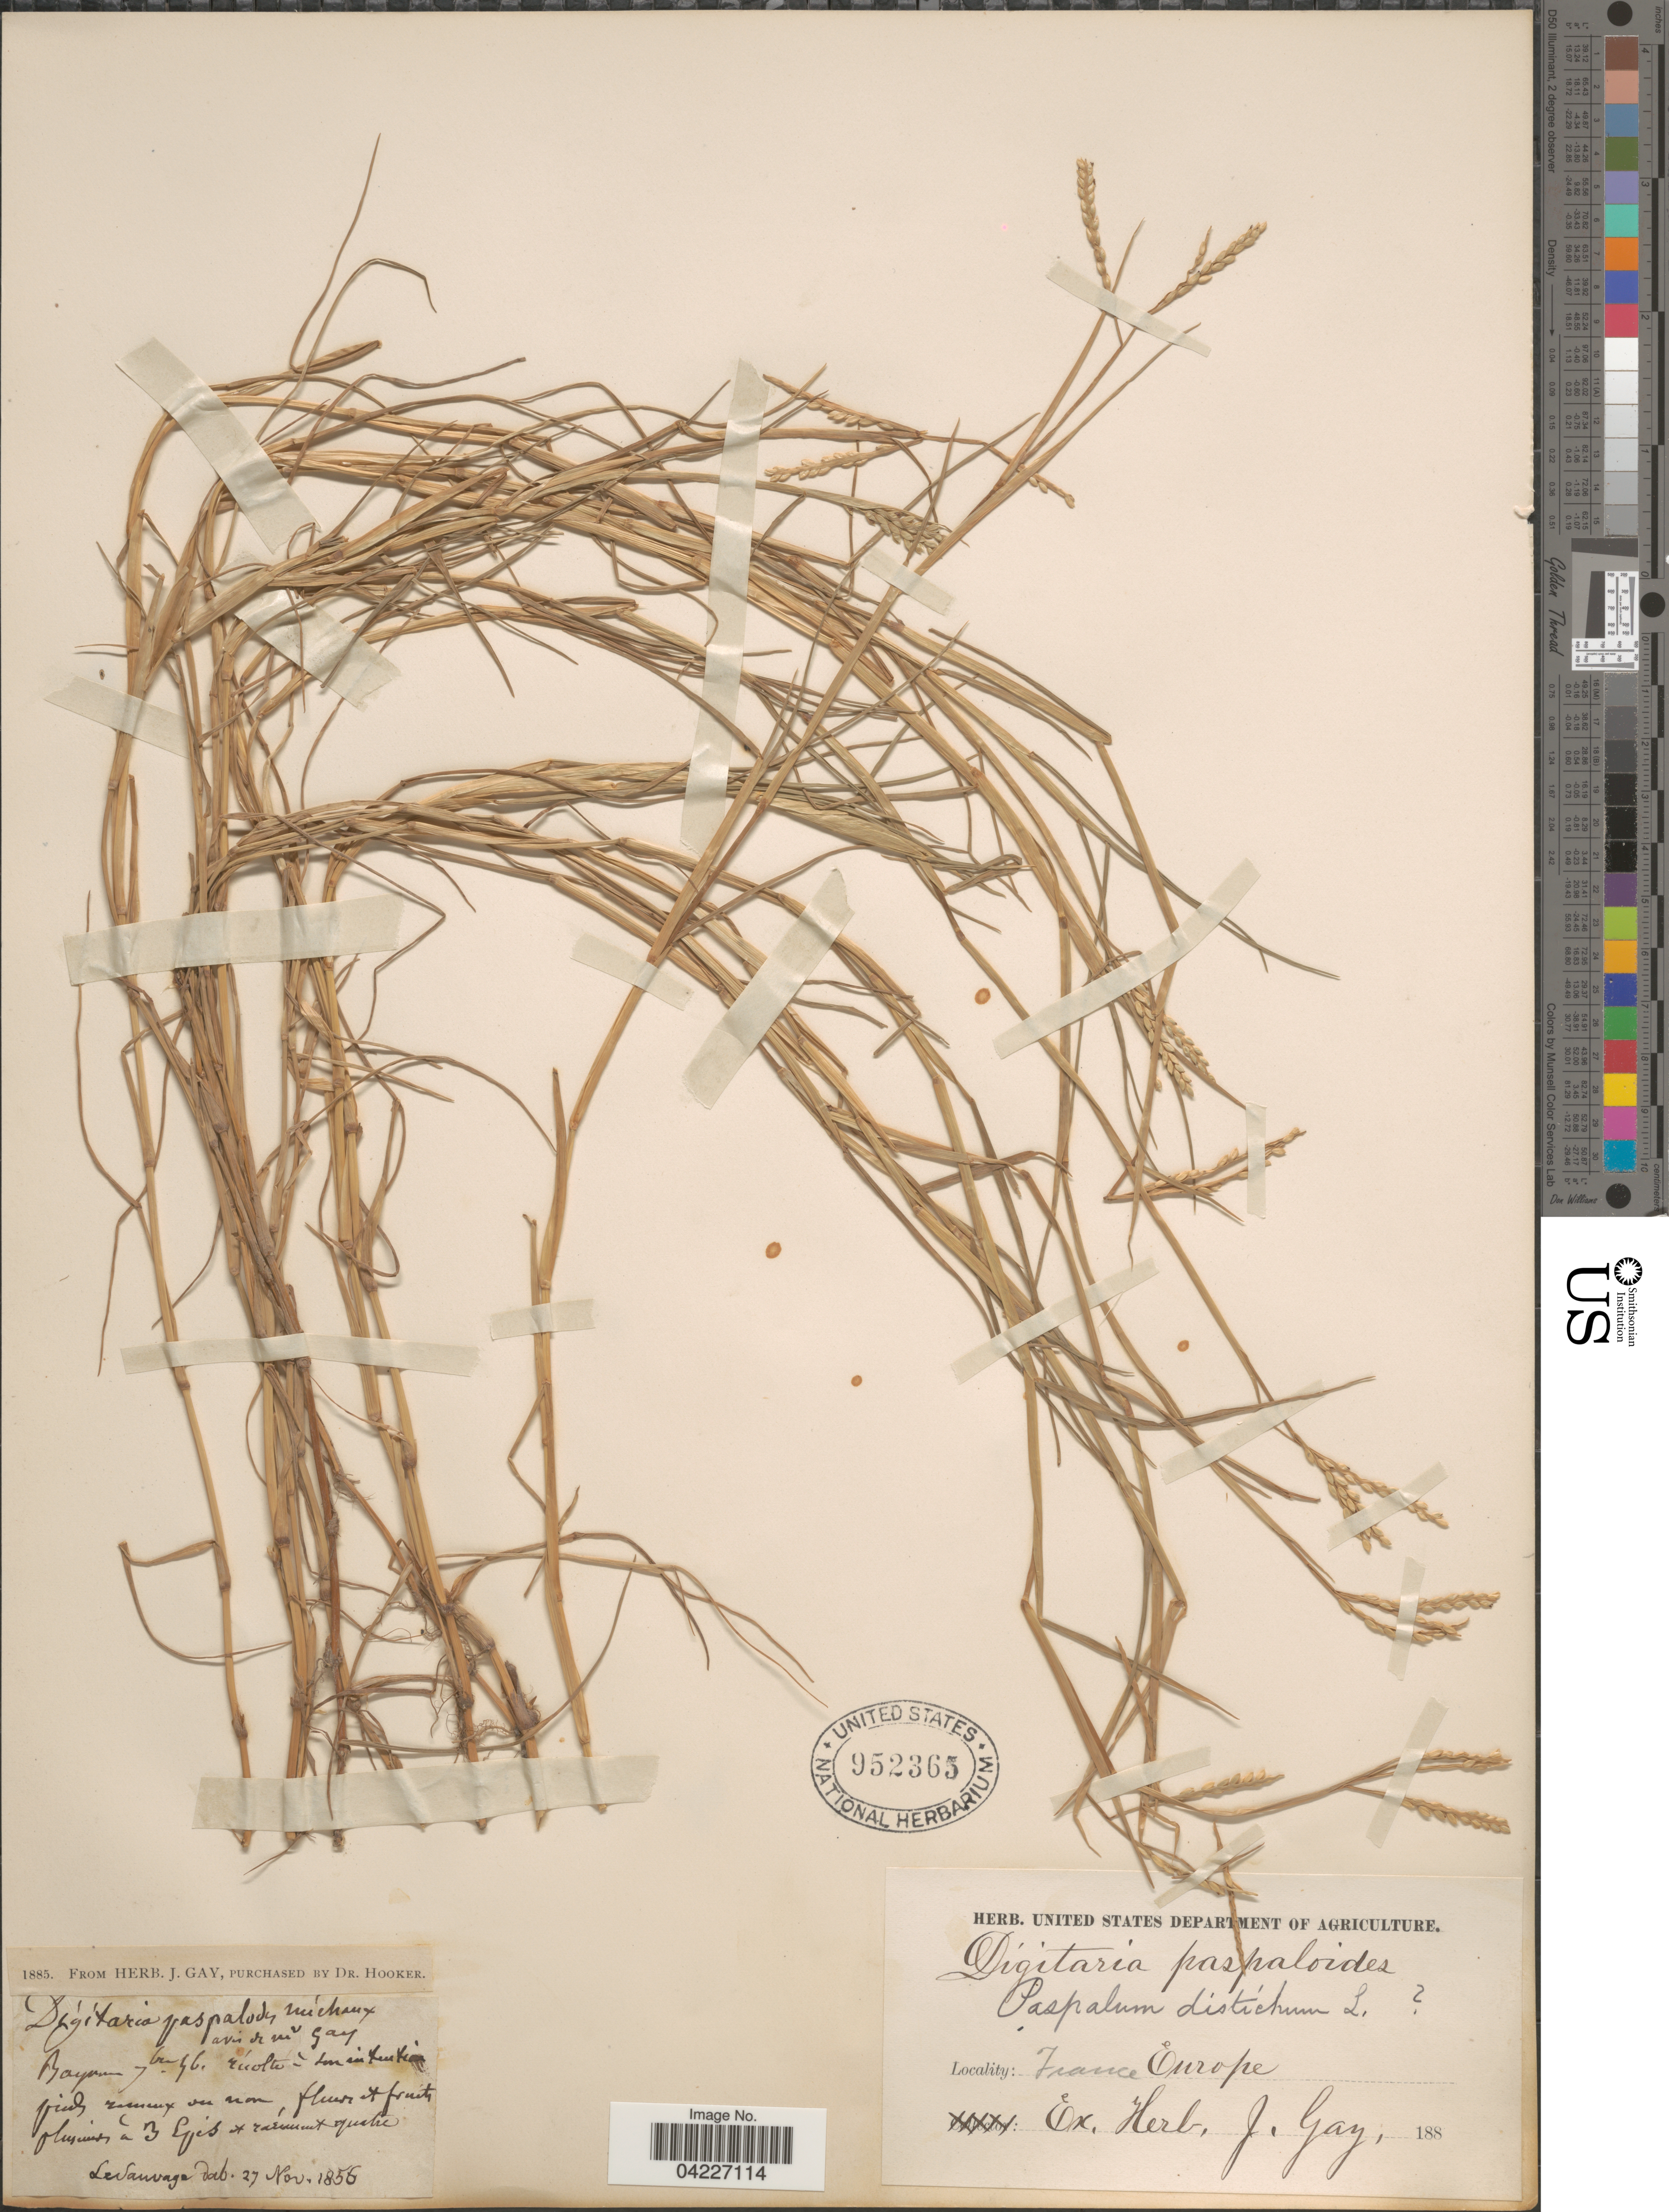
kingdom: Plantae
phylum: Tracheophyta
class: Liliopsida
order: Poales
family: Poaceae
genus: Paspalum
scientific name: Paspalum distichum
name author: L.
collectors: ex herb. J. Gay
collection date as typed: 188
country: France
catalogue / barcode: US 952365